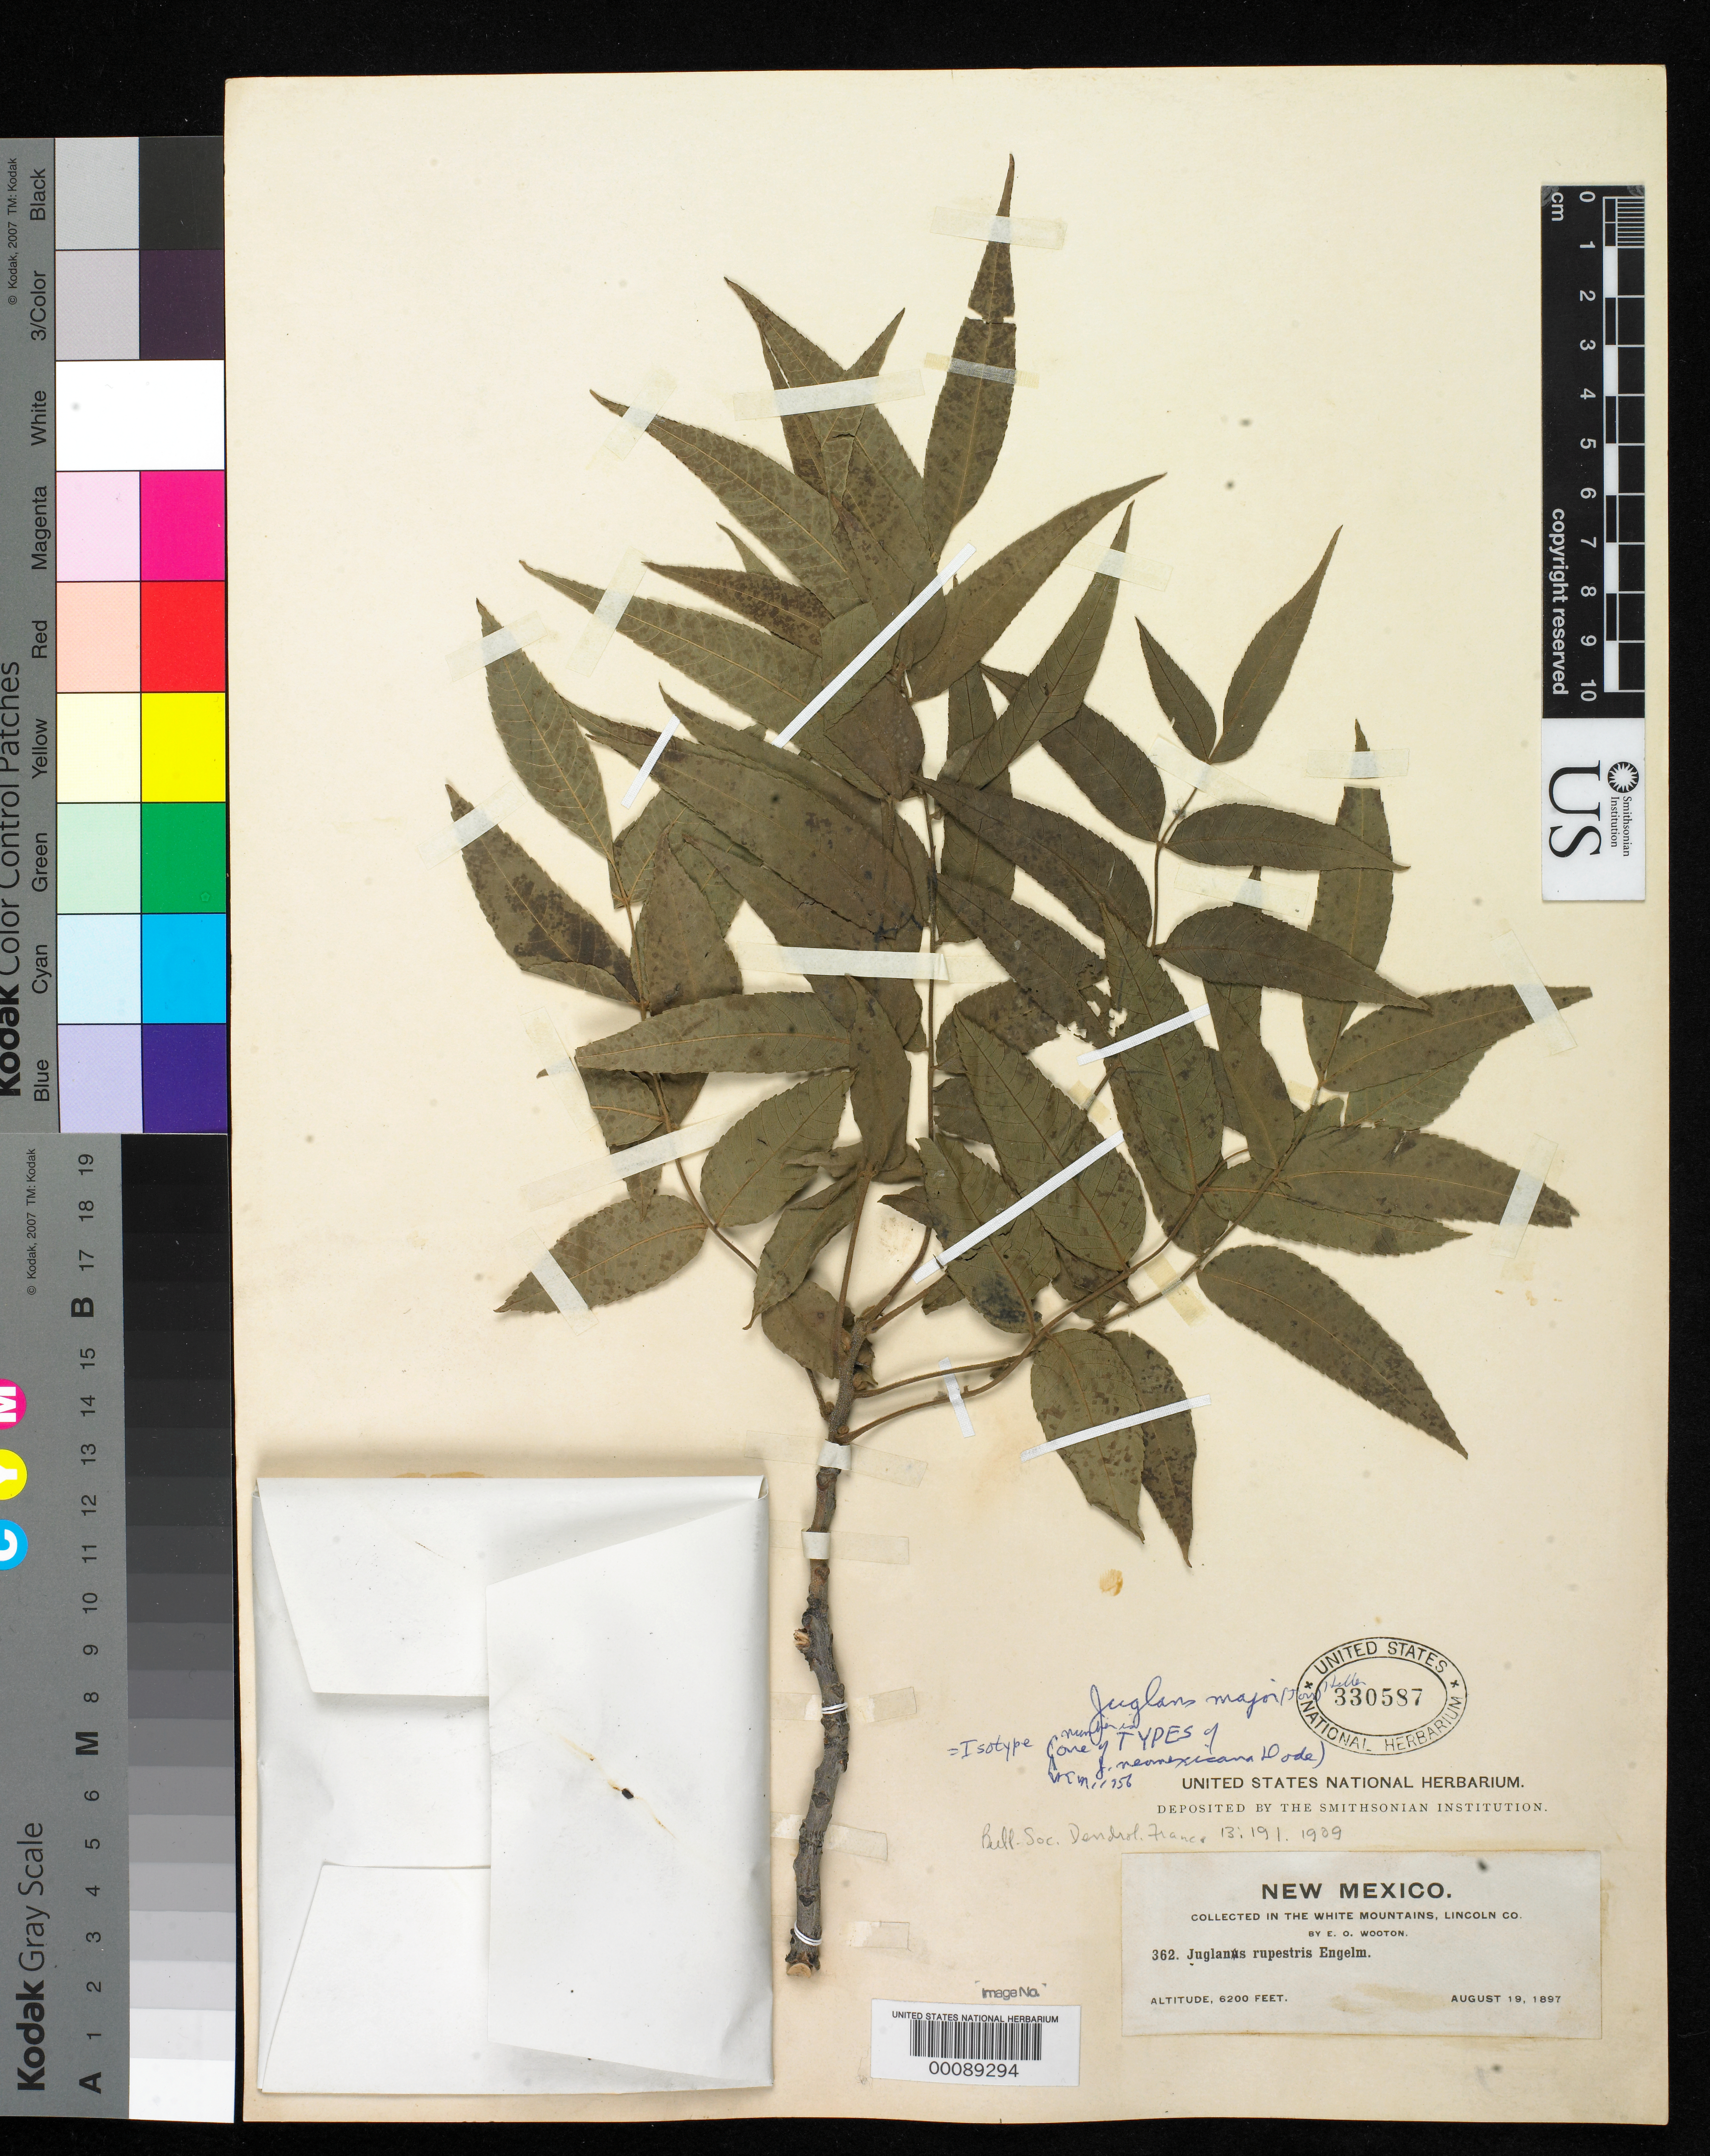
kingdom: Plantae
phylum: Tracheophyta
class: Magnoliopsida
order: Fagales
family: Juglandaceae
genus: Juglans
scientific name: Juglans neomexicana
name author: Dode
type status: Syntype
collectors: E. O. Wooton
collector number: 362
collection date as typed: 19 Aug 1897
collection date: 1897-08-19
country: United States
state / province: New Mexico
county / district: Lincoln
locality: White Mts.; alt. 6200 ft.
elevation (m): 1890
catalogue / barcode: US 330587